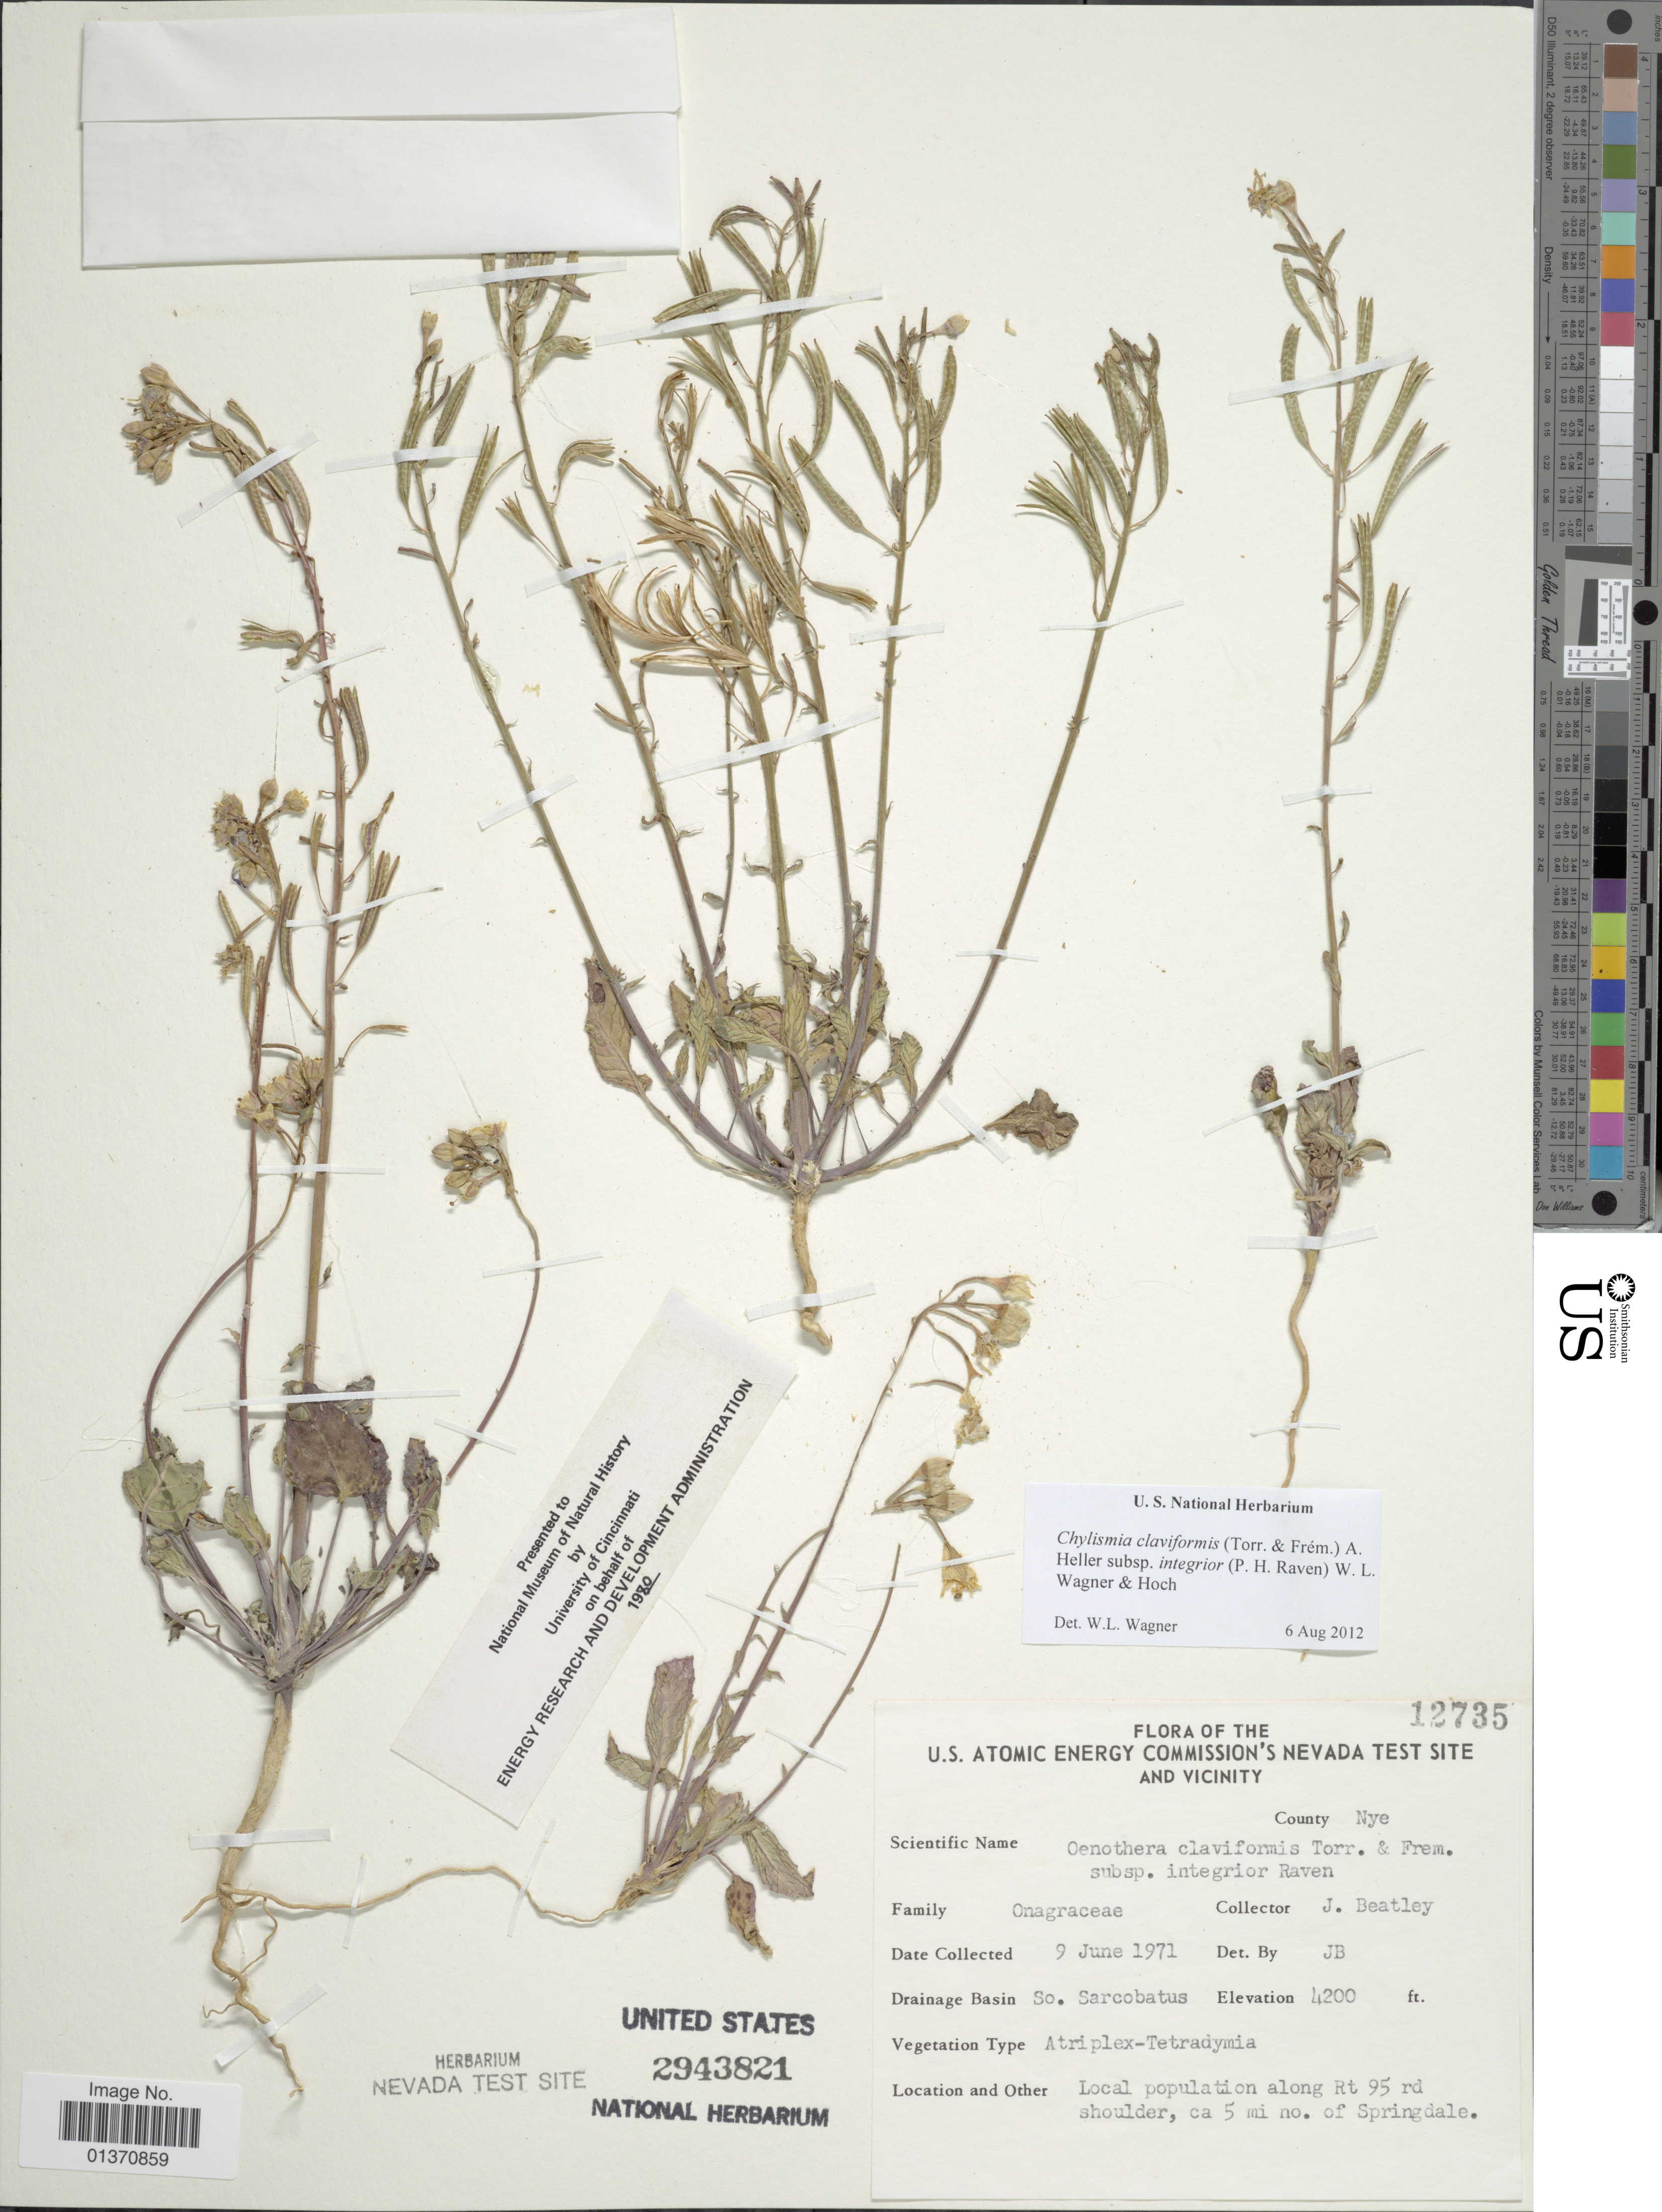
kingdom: Plantae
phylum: Tracheophyta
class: Magnoliopsida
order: Myrtales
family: Onagraceae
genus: Chylismia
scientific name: Chylismia claviformis subsp. integrior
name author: (P.H. Raven) W.L. Wagner & Hoch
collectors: J. C. Beatley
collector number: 12735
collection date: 1971-06-09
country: United States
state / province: Nevada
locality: U. S. Atomic Energy Commission's Nevada Test Site and Vicinity, So. Sarcobatus, Local population along Rt 95 rd shoulder, ca 5 mi no. of Springdale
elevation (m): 1280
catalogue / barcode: US 2943821